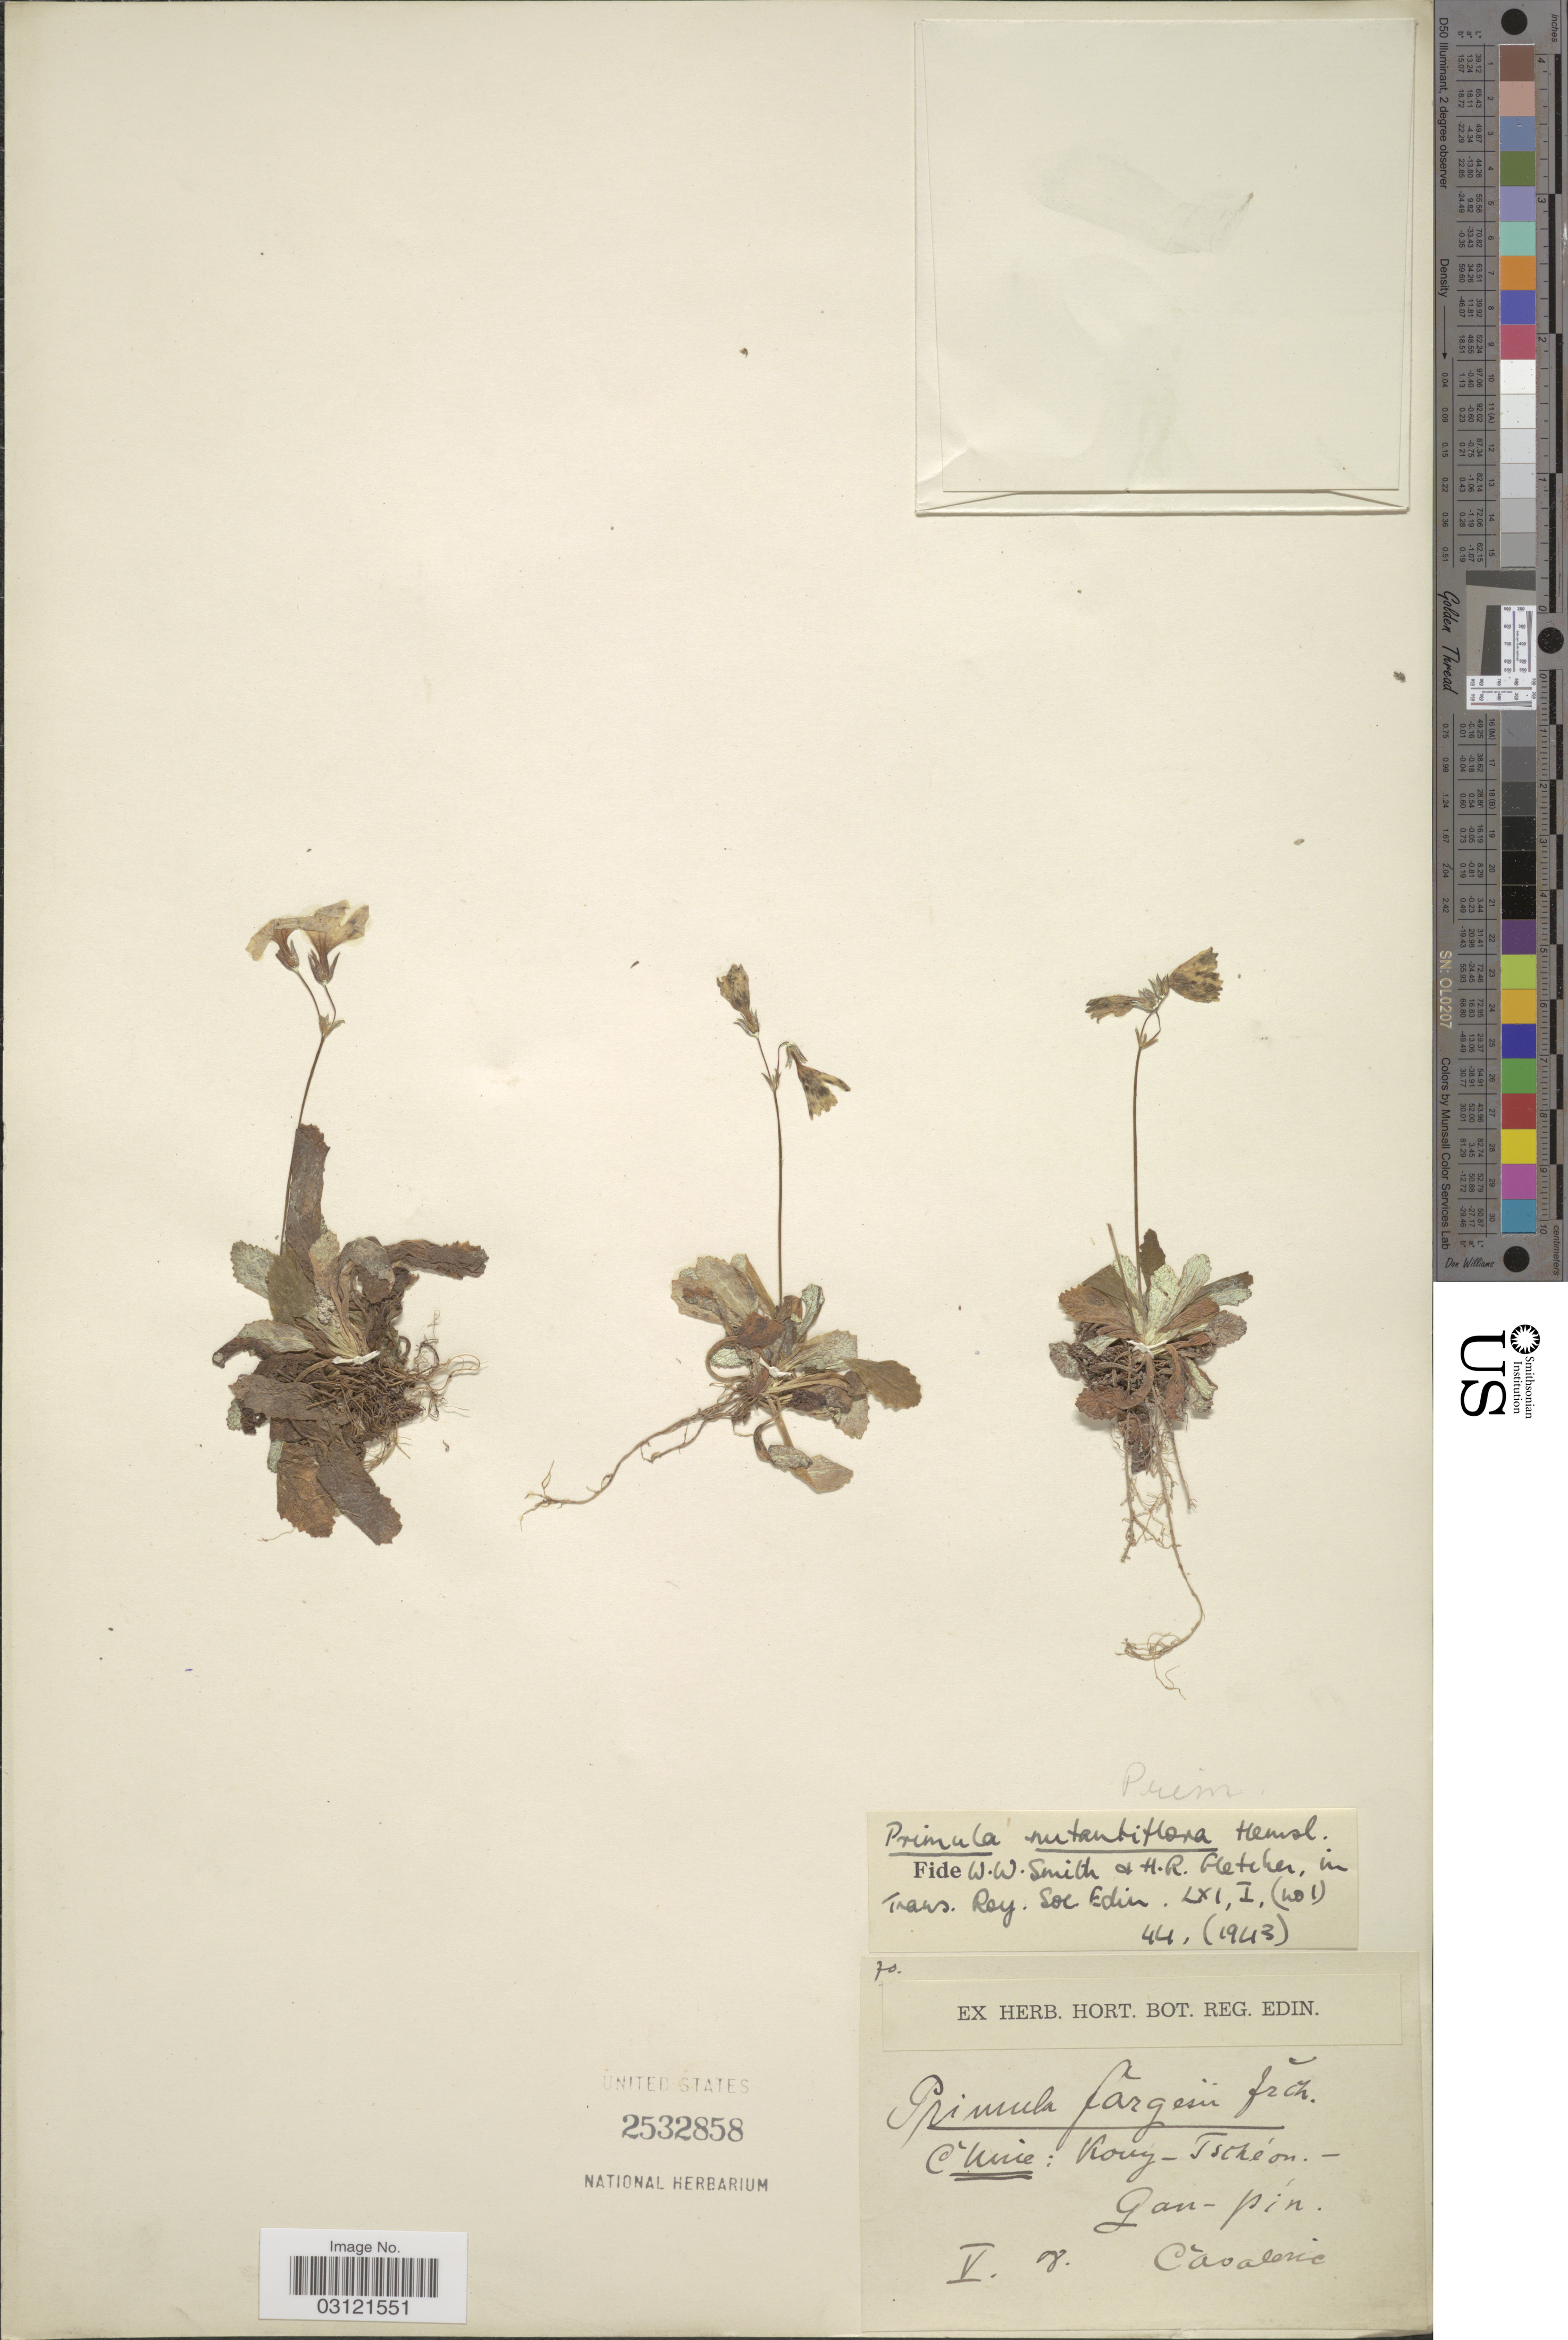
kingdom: Plantae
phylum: Tracheophyta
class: Magnoliopsida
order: Ericales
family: Primulaceae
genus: Primula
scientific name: Primula nutantiflora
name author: Hemsl.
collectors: -. Cavalerie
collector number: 70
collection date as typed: Transcribed d/m/y: /5/8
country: China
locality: Chine: Kouy - Tschéon. Gan-pin.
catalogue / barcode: US 2532858